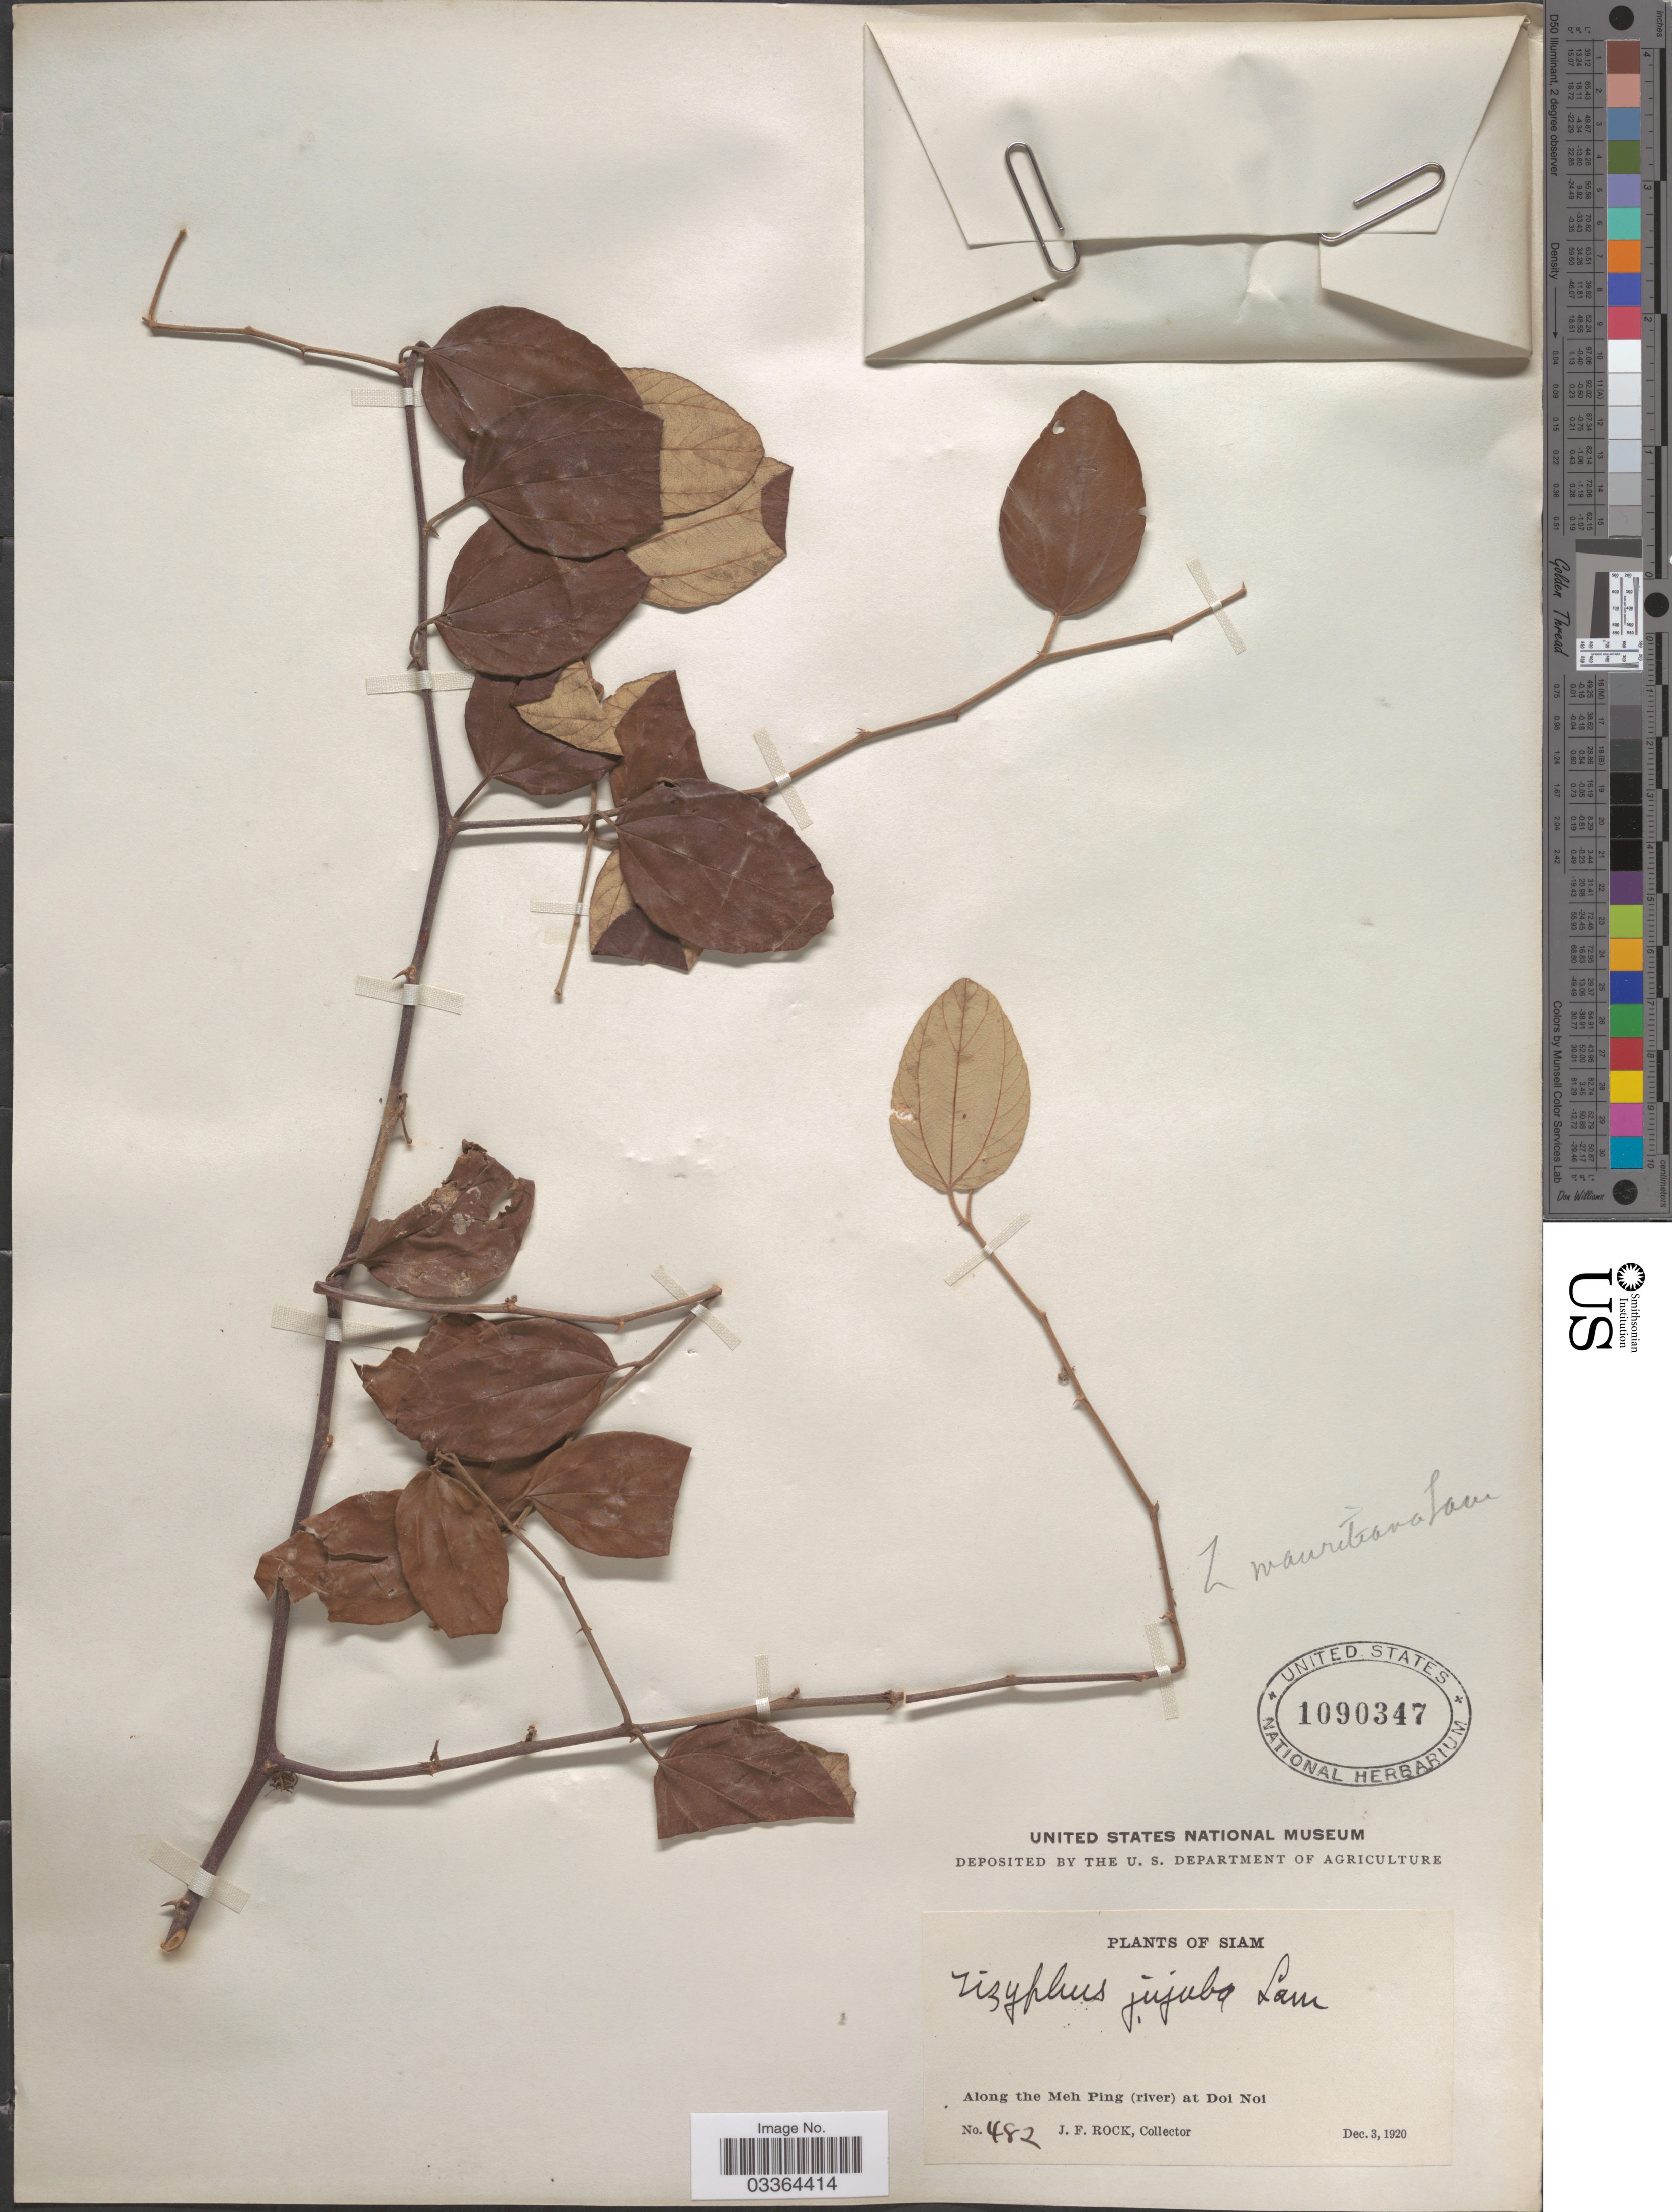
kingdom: Plantae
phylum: Tracheophyta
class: Magnoliopsida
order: Rosales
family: Rhamnaceae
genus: Ziziphus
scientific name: Ziziphus mauritiana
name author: Lam.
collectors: J. Rock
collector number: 482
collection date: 1920-12-03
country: Thailand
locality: Siam. Along the Meh Ping (river) at Doi Noi.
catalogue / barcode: US 1090347